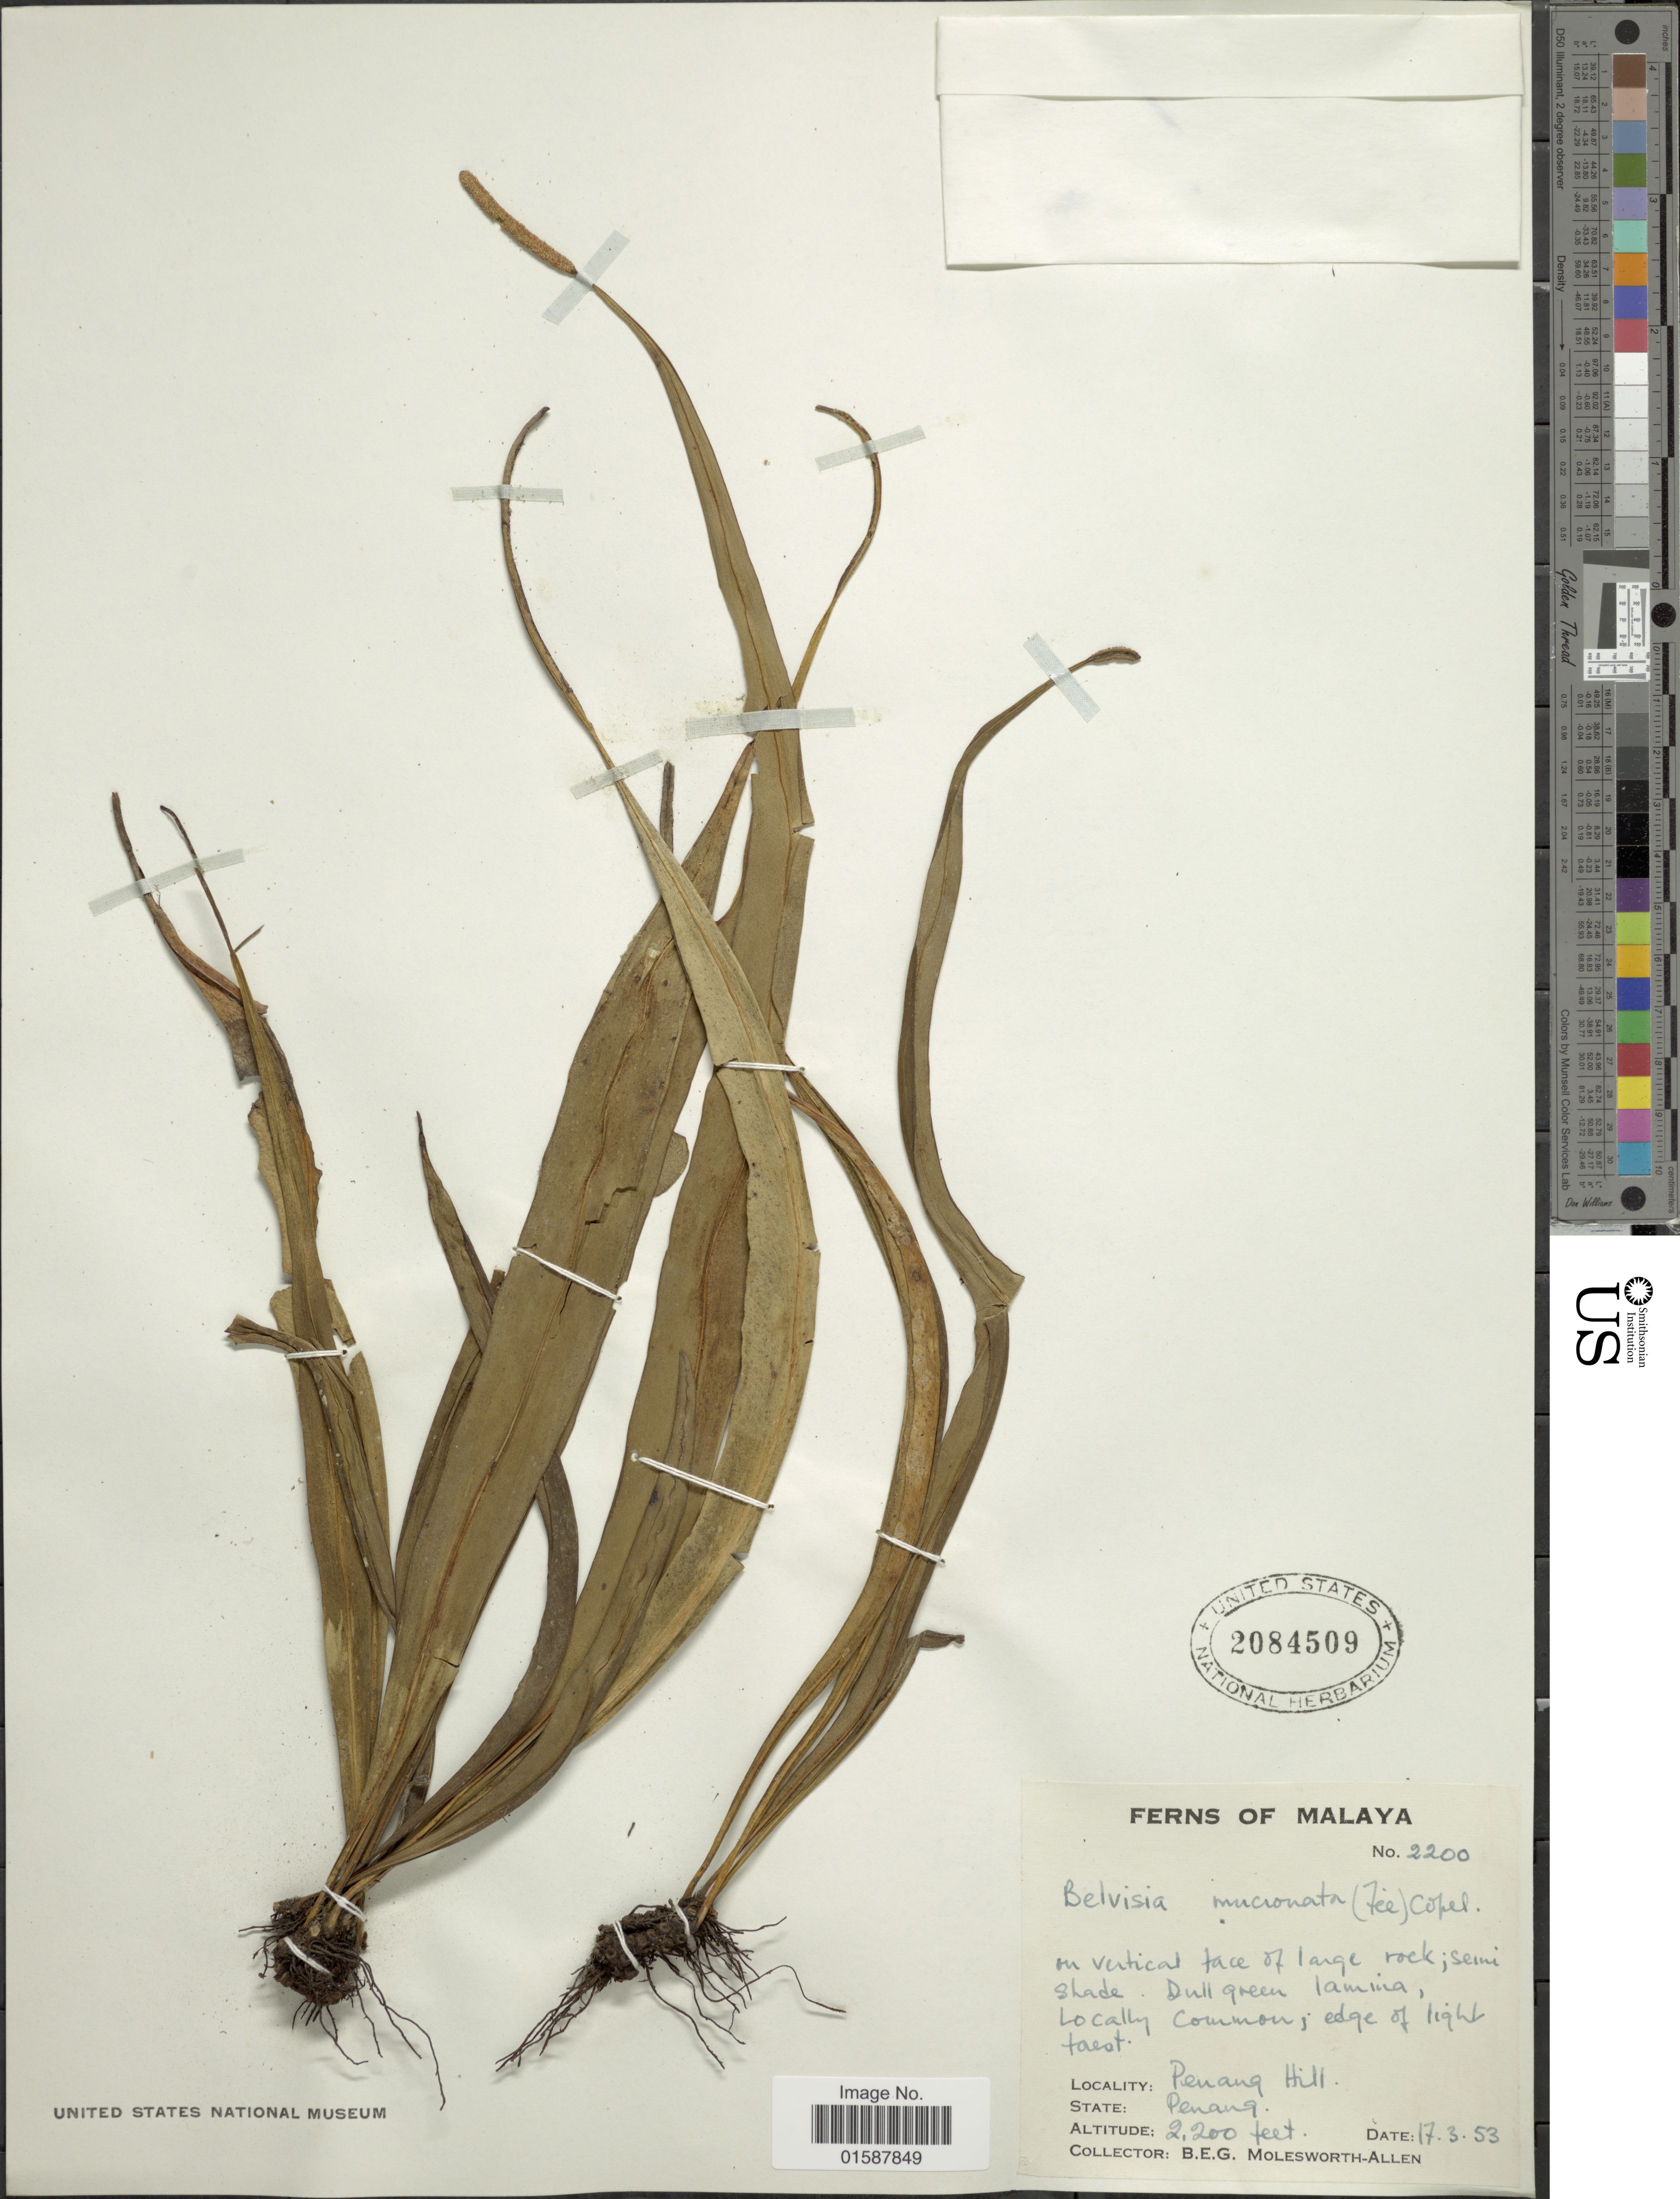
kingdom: Plantae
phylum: Tracheophyta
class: Polypodiopsida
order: Polypodiales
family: Polypodiaceae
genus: Lepisorus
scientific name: Lepisorus mucronatus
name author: (Fée) Li S. Wang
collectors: B. E. G. Molesworth-Allen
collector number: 2200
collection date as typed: Transcribed d/m/y: 17/3/53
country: Malaysia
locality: Malaya. Penang Hill. State: Penang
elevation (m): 671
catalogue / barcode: US 2084509